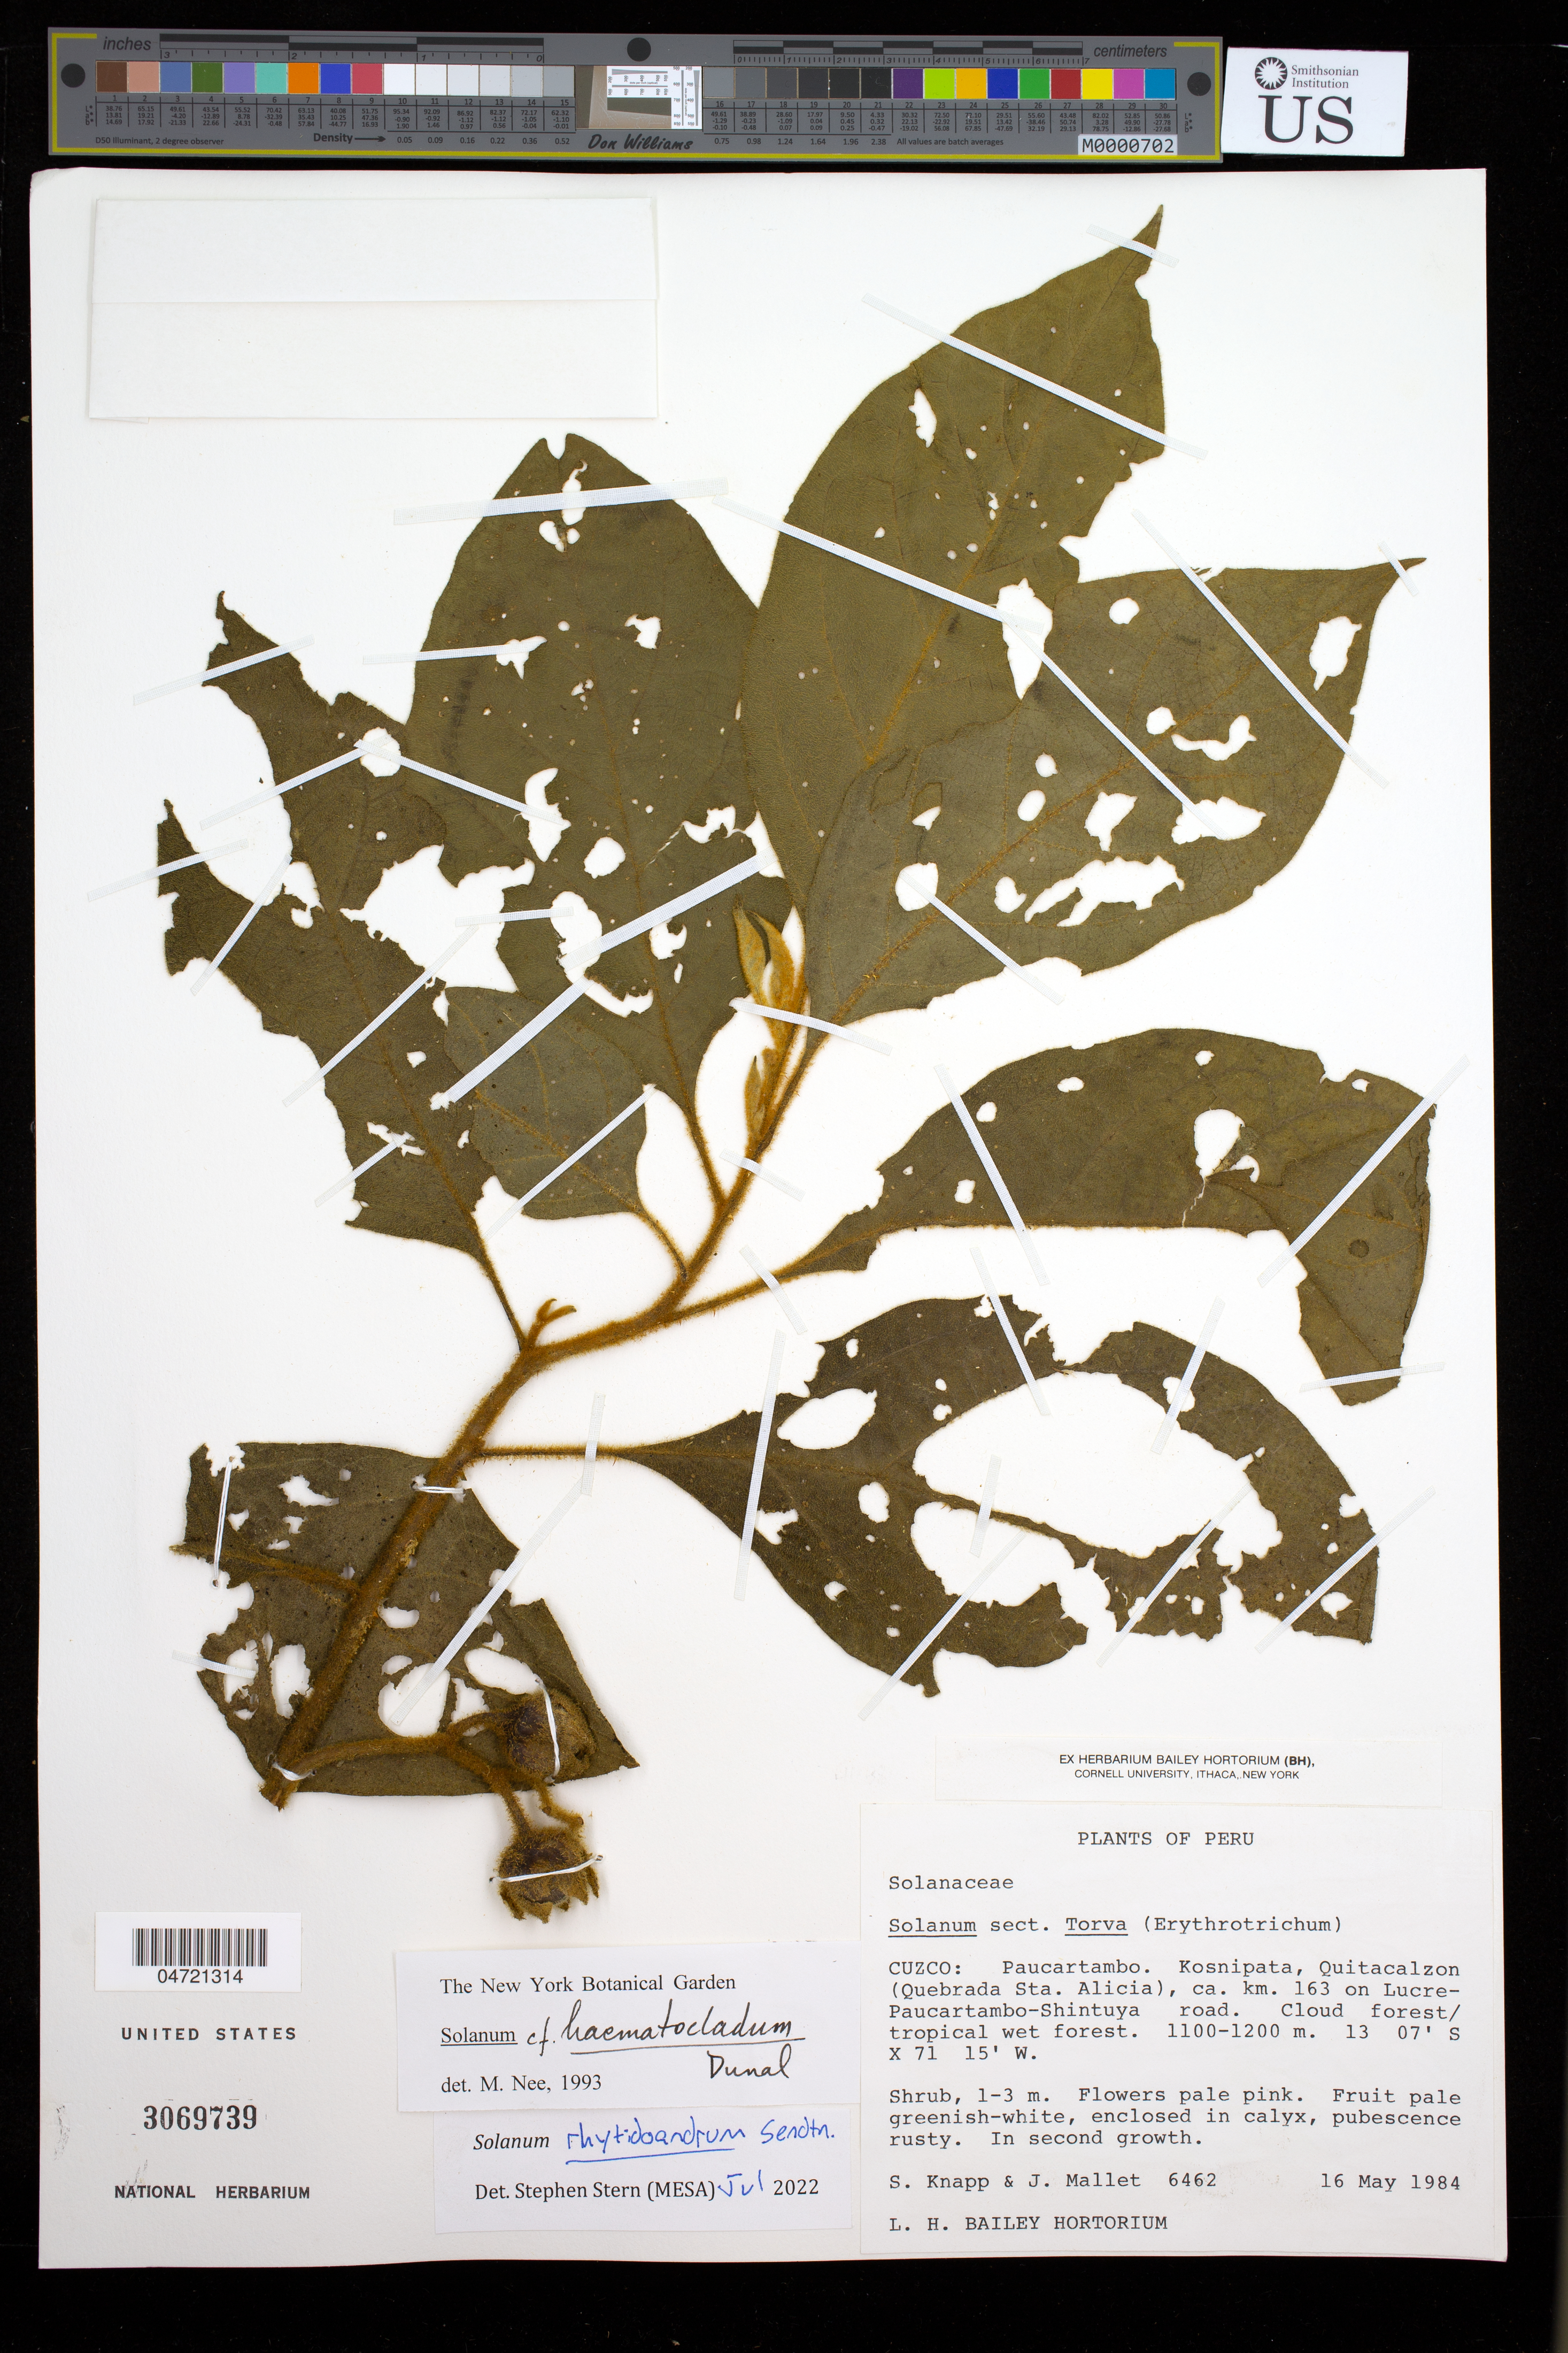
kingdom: Plantae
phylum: Tracheophyta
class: Magnoliopsida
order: Solanales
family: Solanaceae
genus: Solanum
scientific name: Solanum rhytidoandrum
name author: Sendtn.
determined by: Stern, S. R., (UT)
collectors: S. Knapp & J. Mallet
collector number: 6462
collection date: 1984-05-16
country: Peru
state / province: Cusco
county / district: Paucartambo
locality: Kosnipata, Quitacalzon (Quebrada Sta. Alica), ca. km. 163 on Lucre-Paucartambo-Shintuya road. Cloud forest/tropical wet forest.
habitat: Cloud forest / tropical wet forest. In secondary growth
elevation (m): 1100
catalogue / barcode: US 3069739